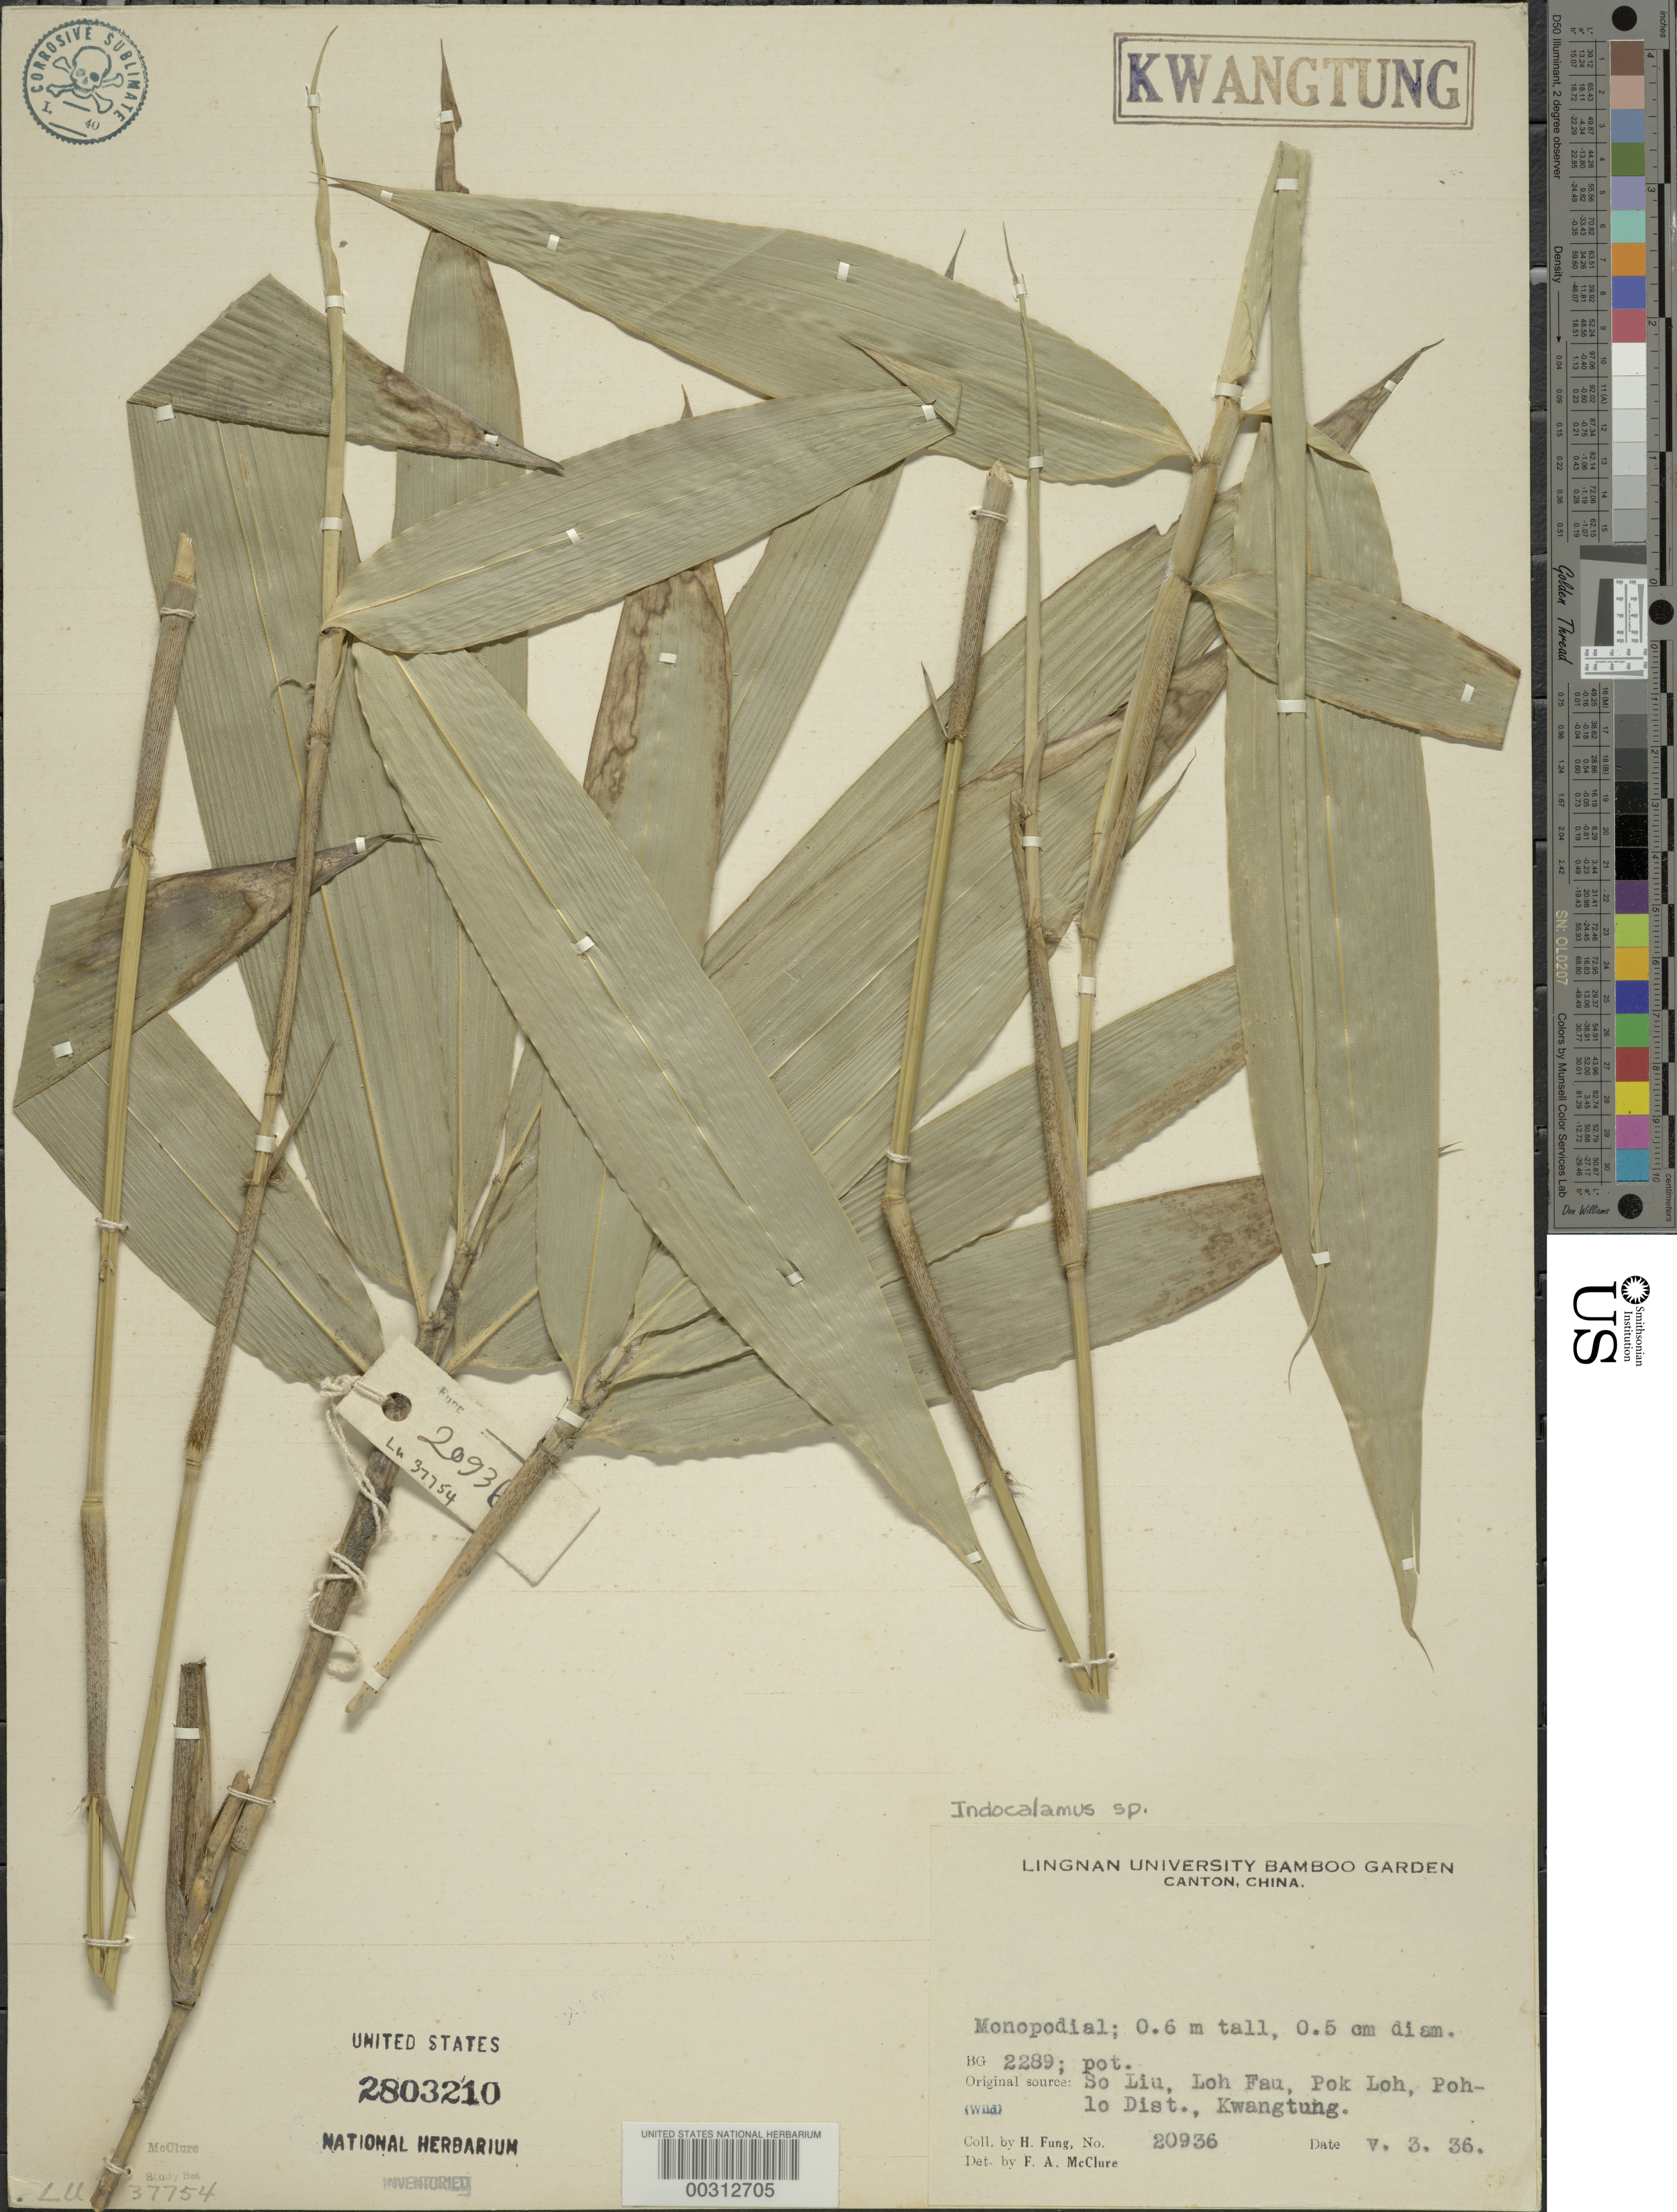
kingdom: Plantae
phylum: Tracheophyta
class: Liliopsida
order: Poales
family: Poaceae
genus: Indocalamus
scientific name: Indocalamus sp.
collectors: H. L. Fung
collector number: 20936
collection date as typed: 03 May 1936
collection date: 1936-05-03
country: China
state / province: Guangdong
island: Honam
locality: Lingnan Univ. Bamboo Garden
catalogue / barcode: US 2803210